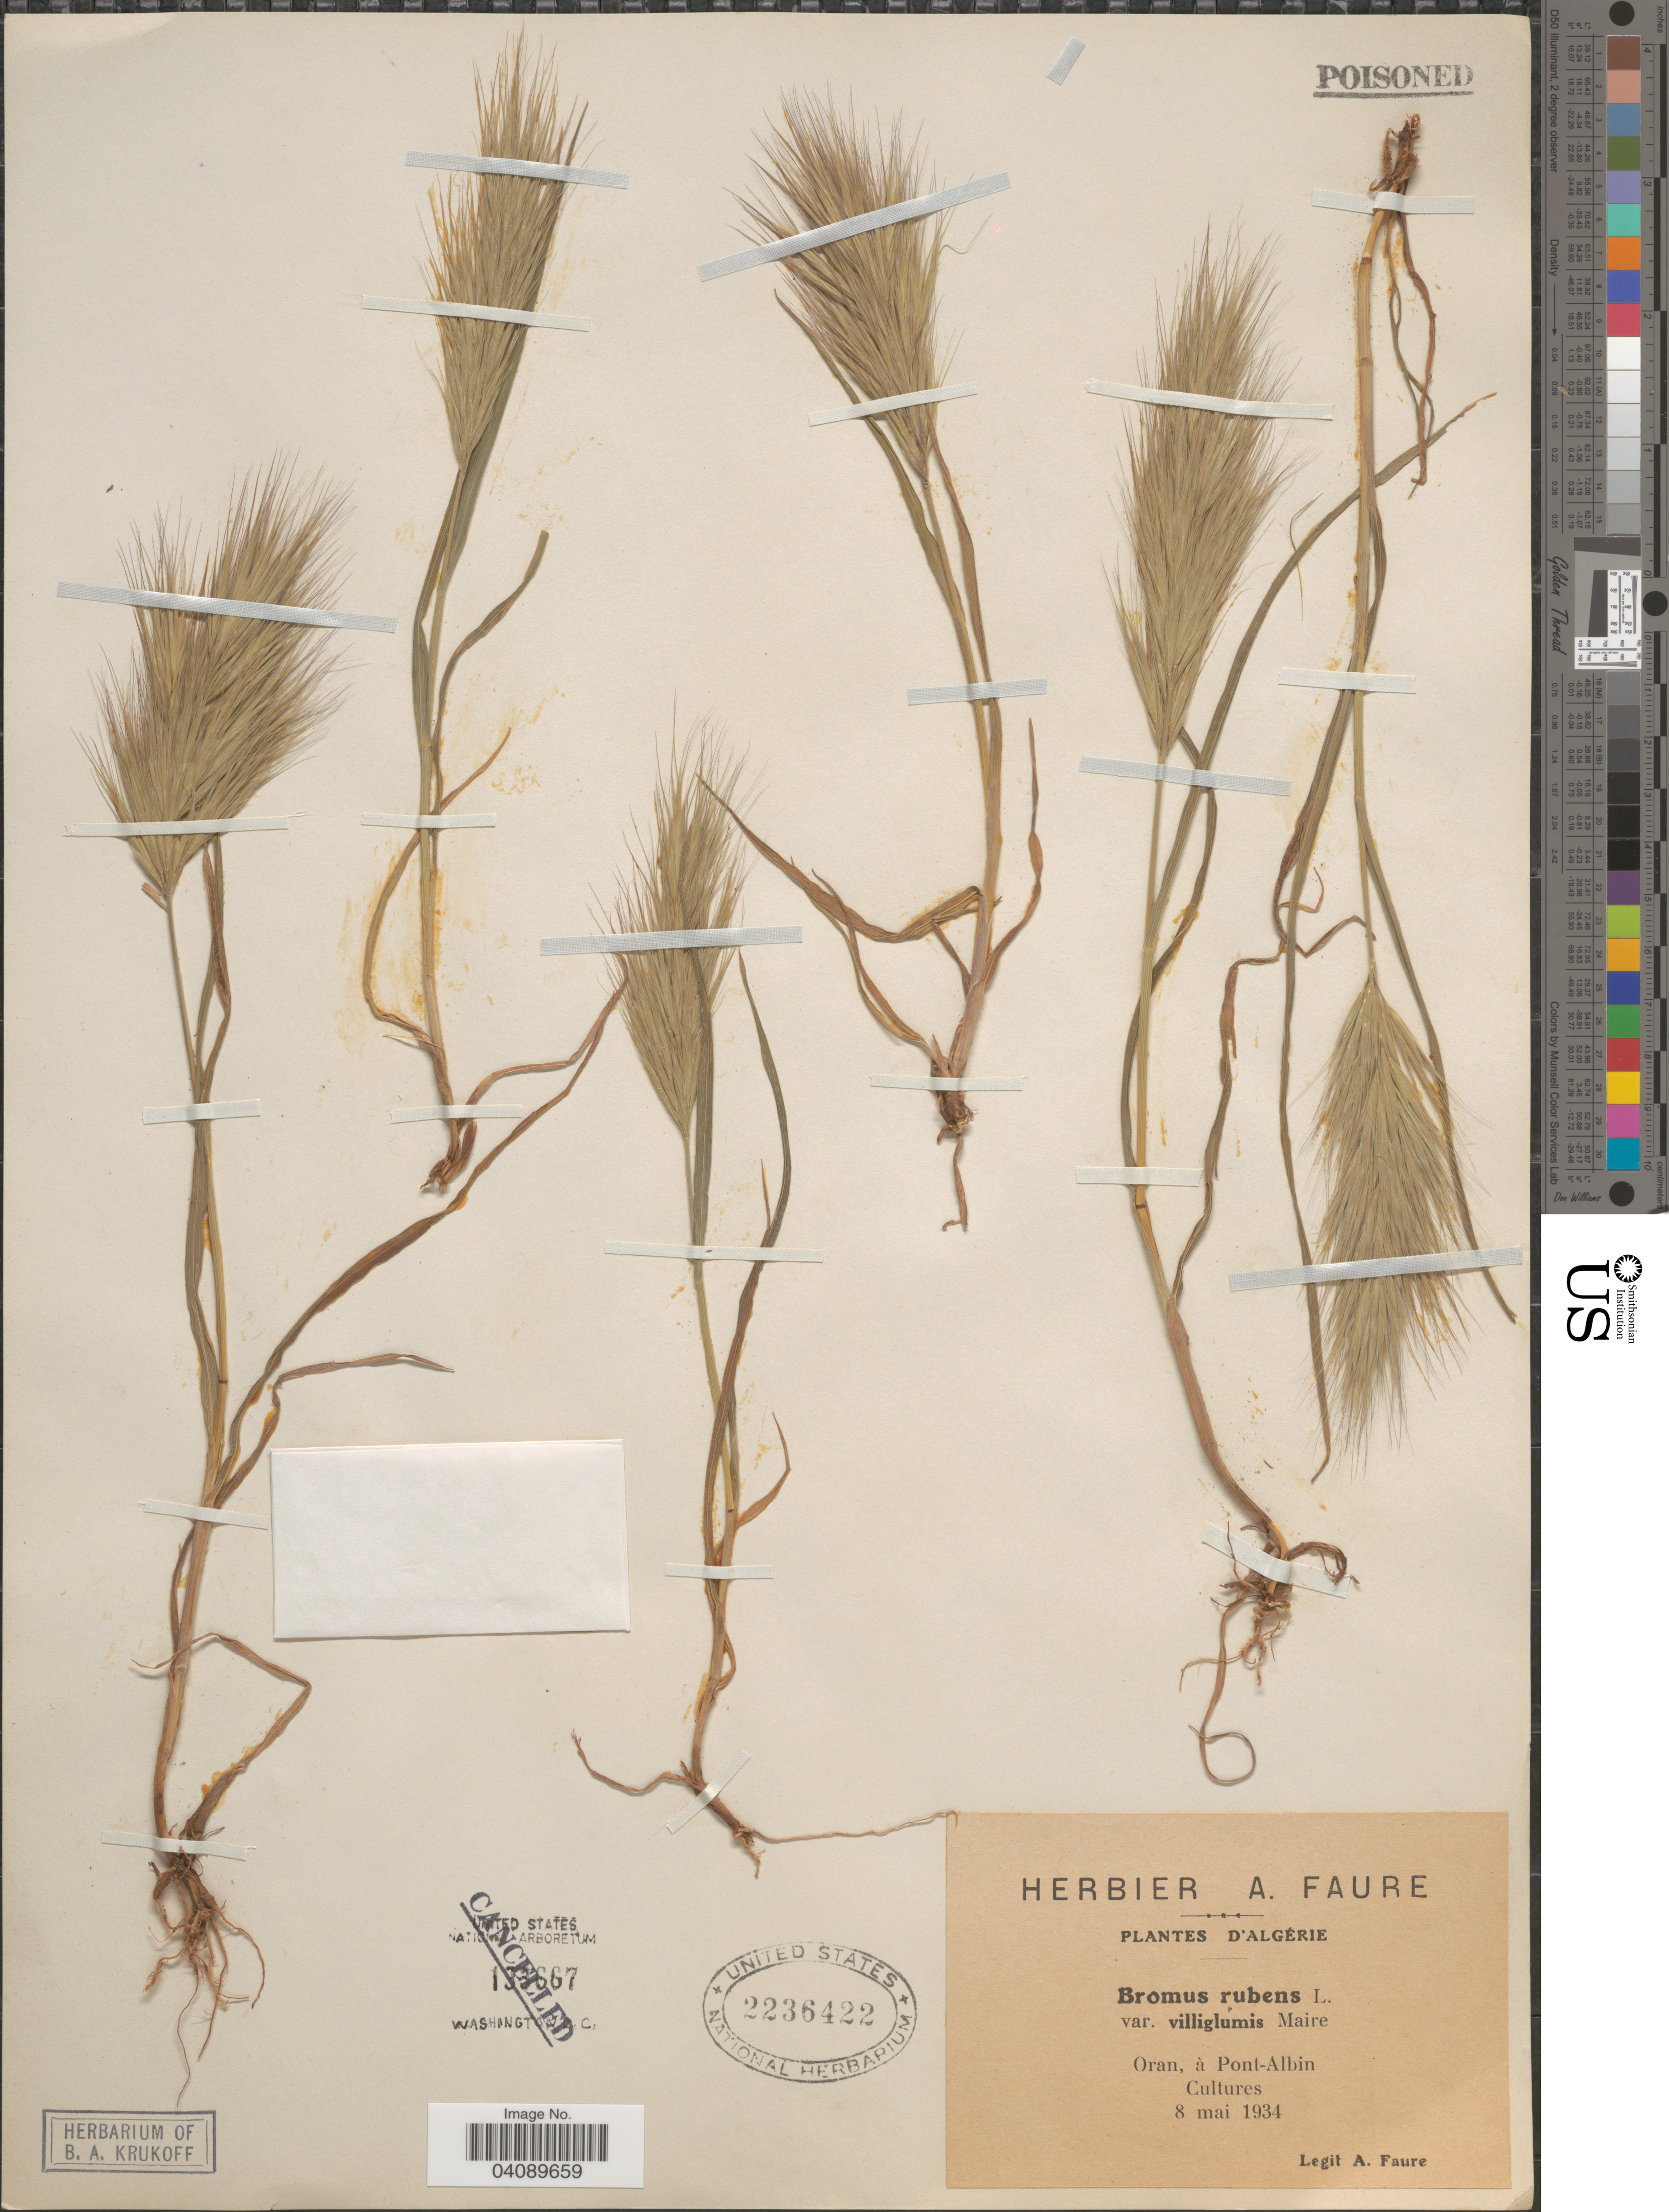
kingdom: Plantae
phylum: Tracheophyta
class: Liliopsida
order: Poales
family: Poaceae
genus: Bromus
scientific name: Bromus rubens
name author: L.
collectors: A. Faure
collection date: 1934-05-08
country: Algeria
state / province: Oran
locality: Algérie. Oran, à Pont-Albin. Cultures.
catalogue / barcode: US 2236422